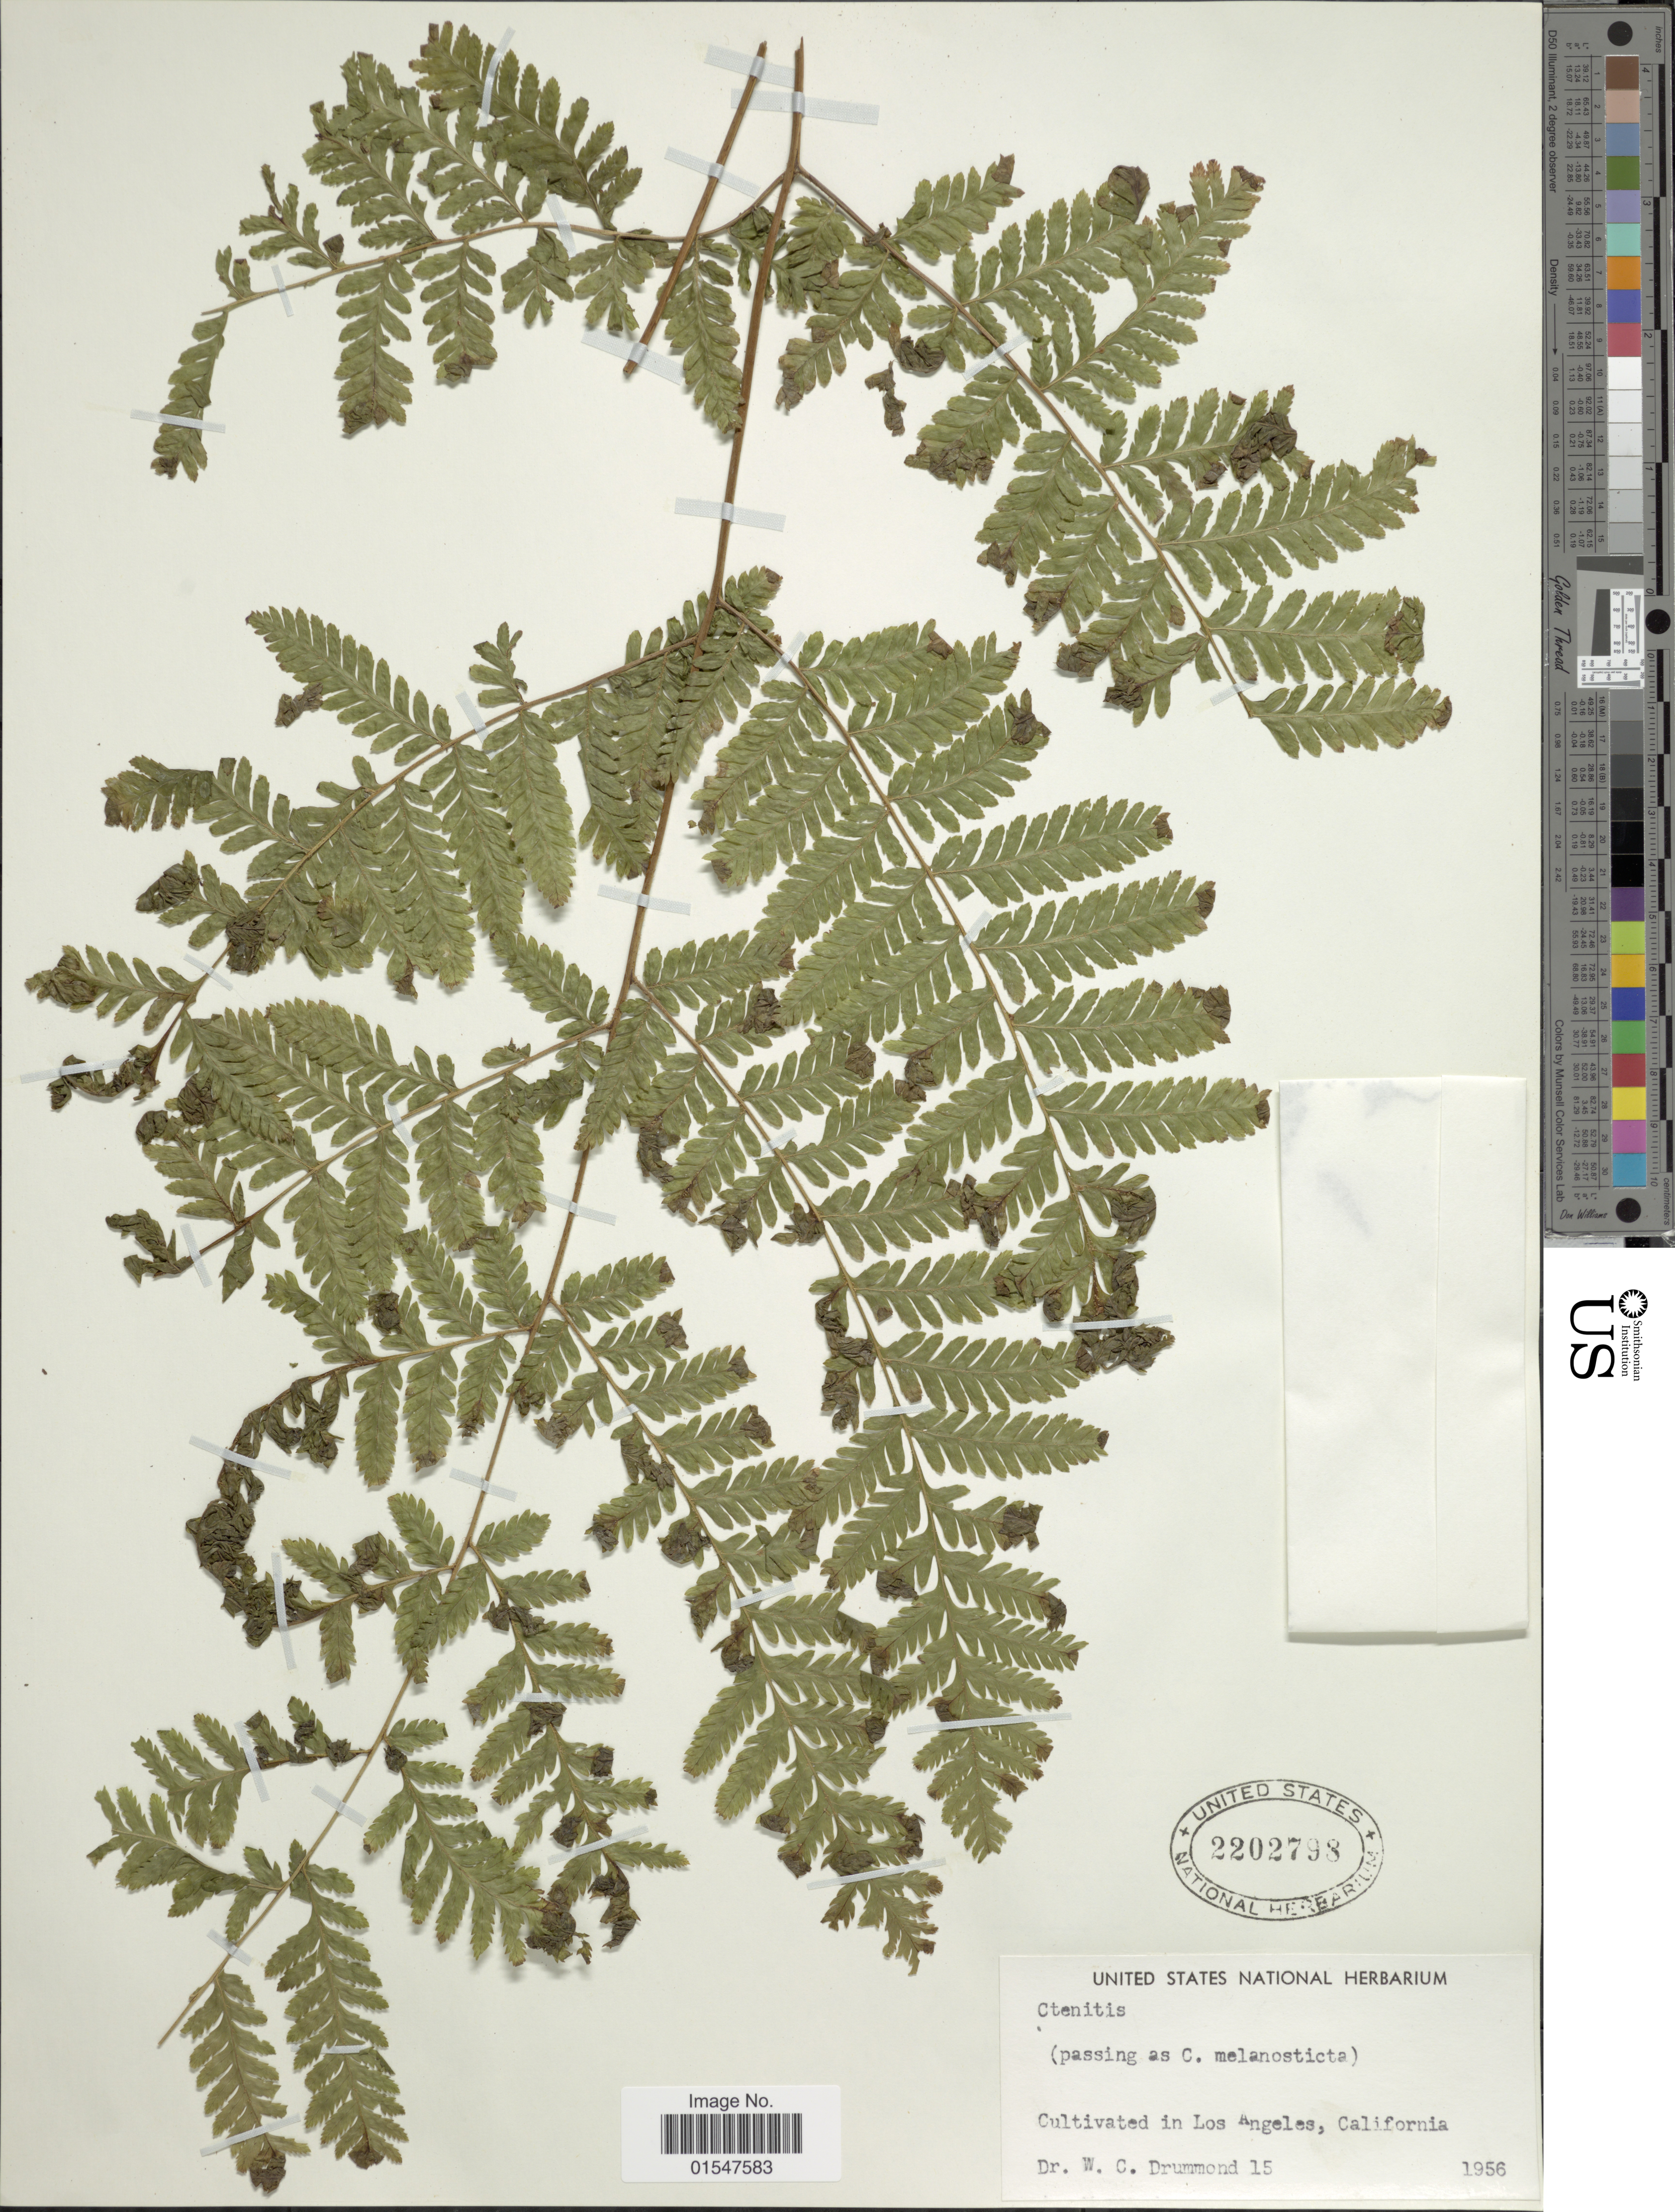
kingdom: Plantae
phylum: Tracheophyta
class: Polypodiopsida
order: Polypodiales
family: Dryopteridaceae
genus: Ctenitis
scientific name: Ctenitis melanosticta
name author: (Kunze) Copel.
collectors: W. Drummond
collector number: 15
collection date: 1956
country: United States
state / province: California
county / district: Los Angeles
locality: Los Angeles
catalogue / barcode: US 2202798